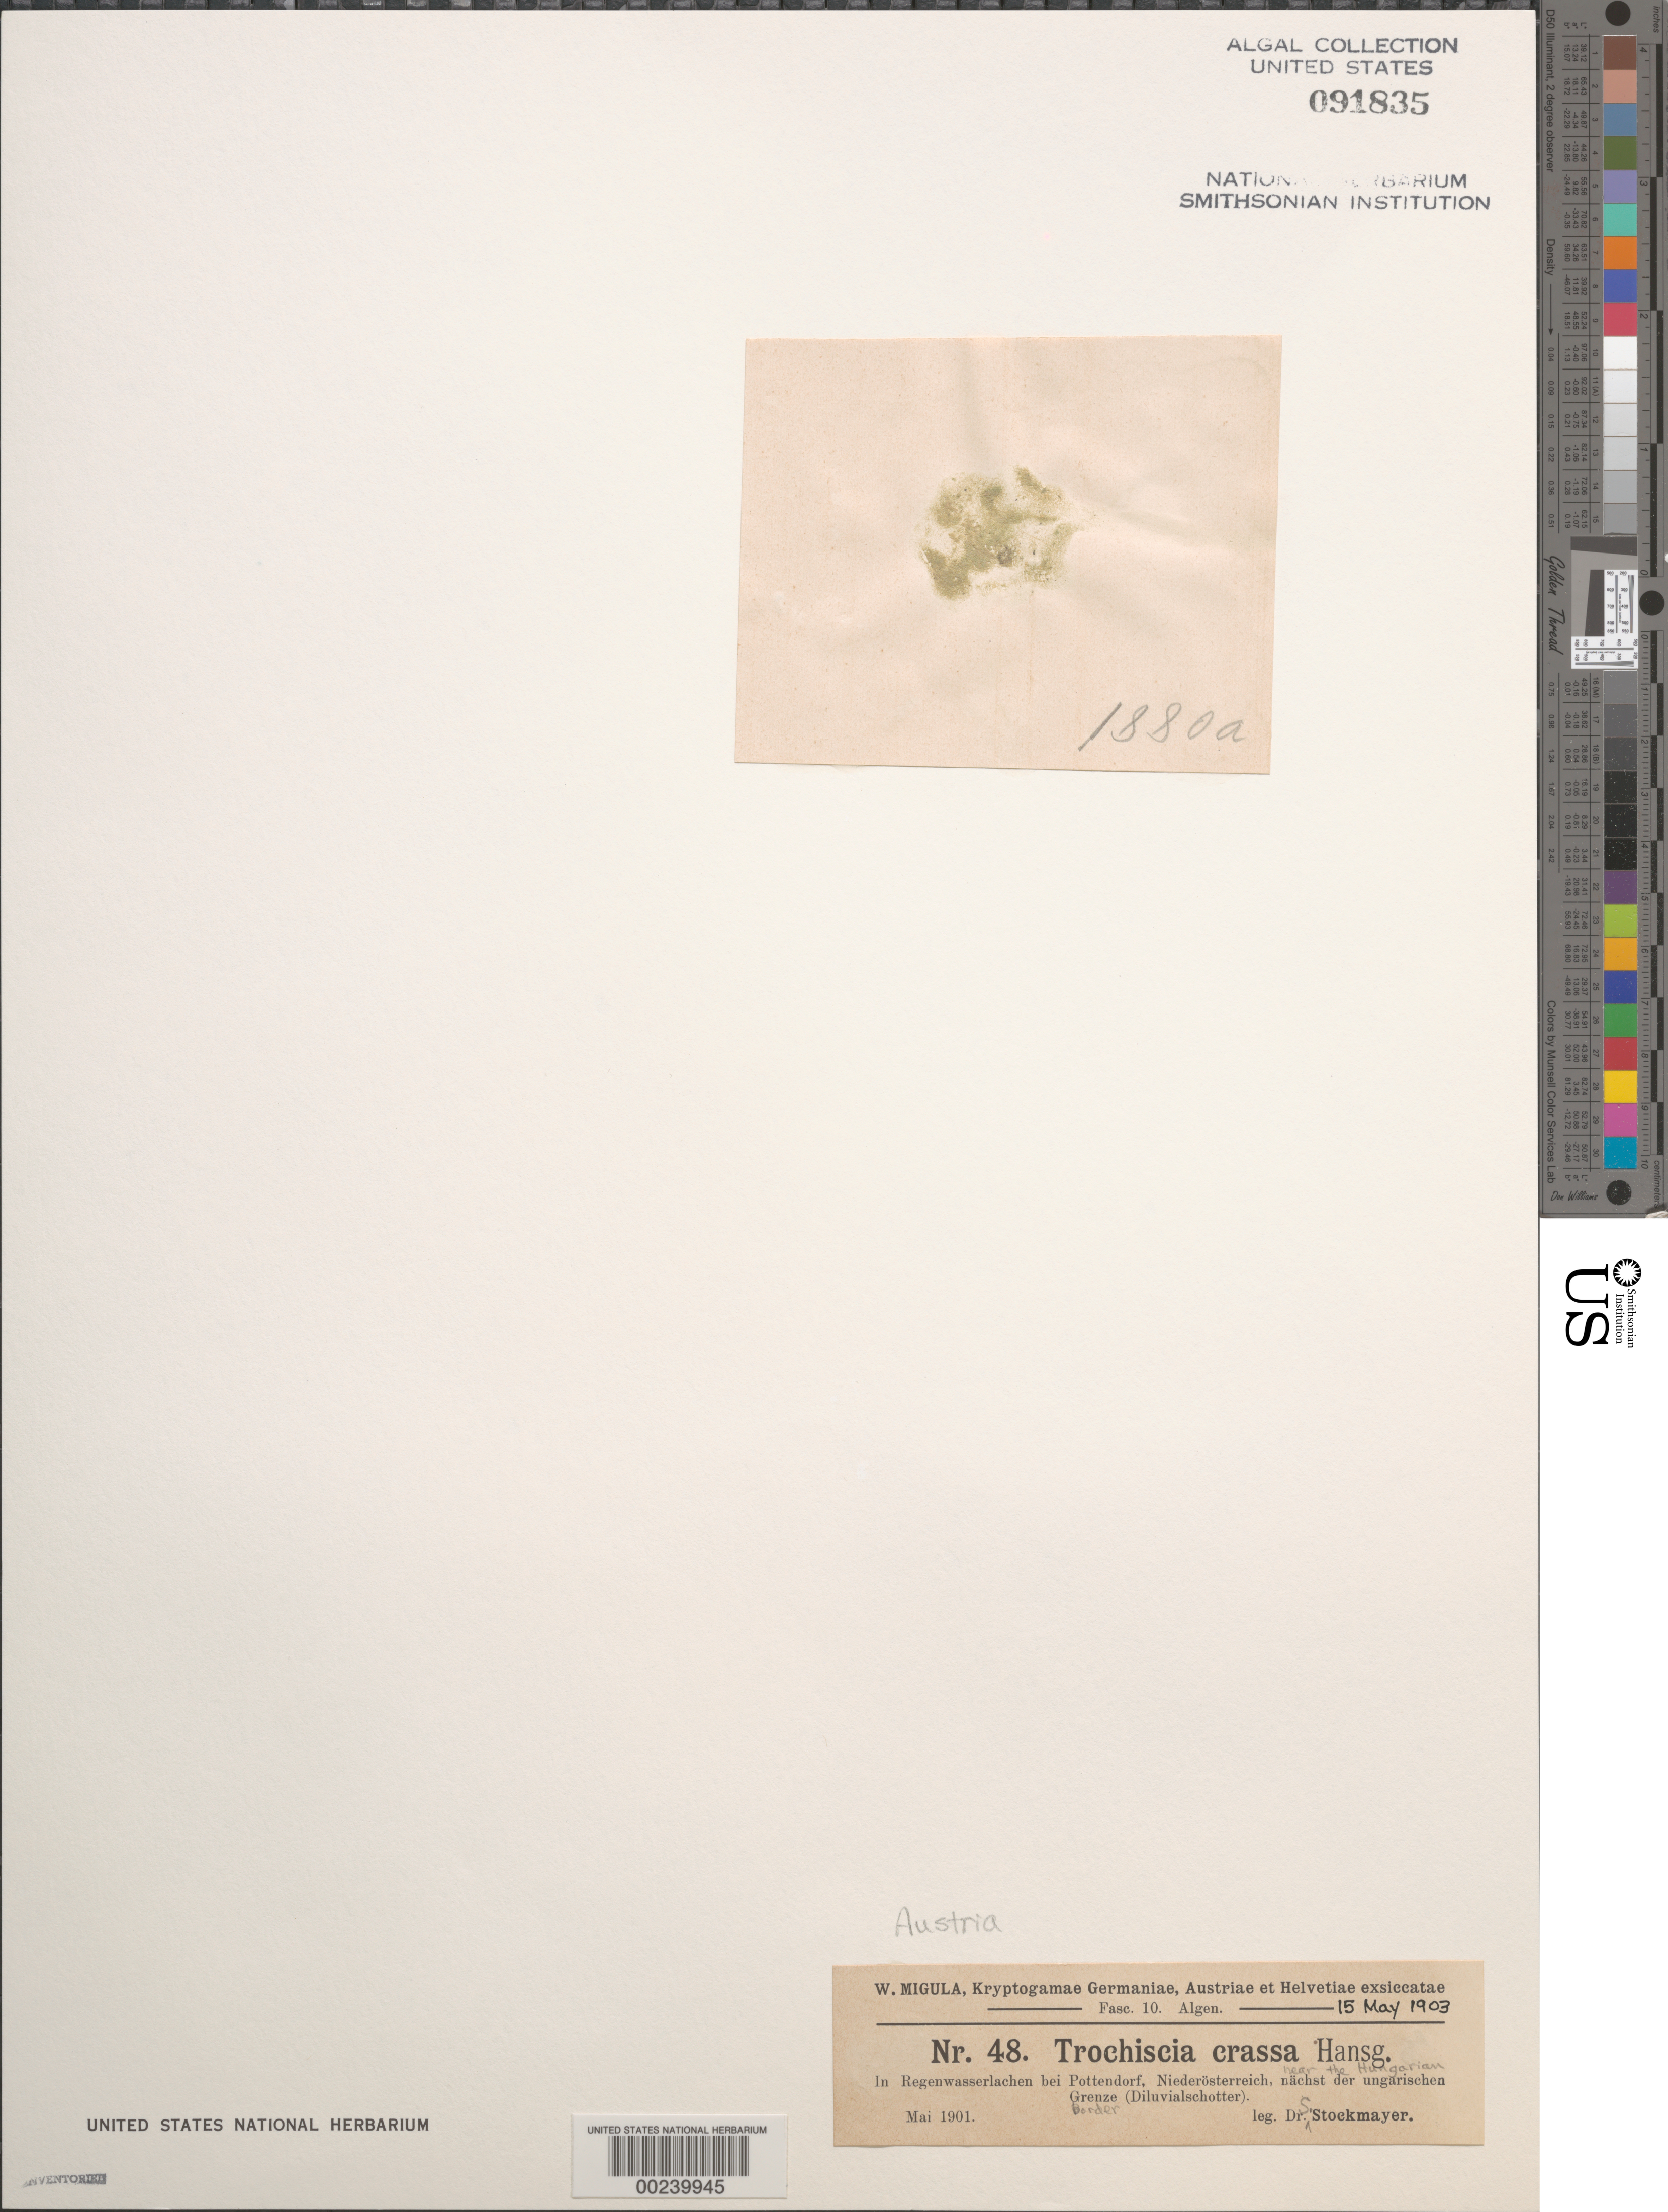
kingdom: Plantae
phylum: Chlorophyta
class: Trebouxiophyceae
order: Oocystales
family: Oocystaceae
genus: Trochiscia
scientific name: Trochiscia crassa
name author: Hansg.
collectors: S. Stockmayer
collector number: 48 & Stockmayer 1880A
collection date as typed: May 1901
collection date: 1901-05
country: Austria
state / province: Niederosterreich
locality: Near Pottendorf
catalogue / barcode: US 91835